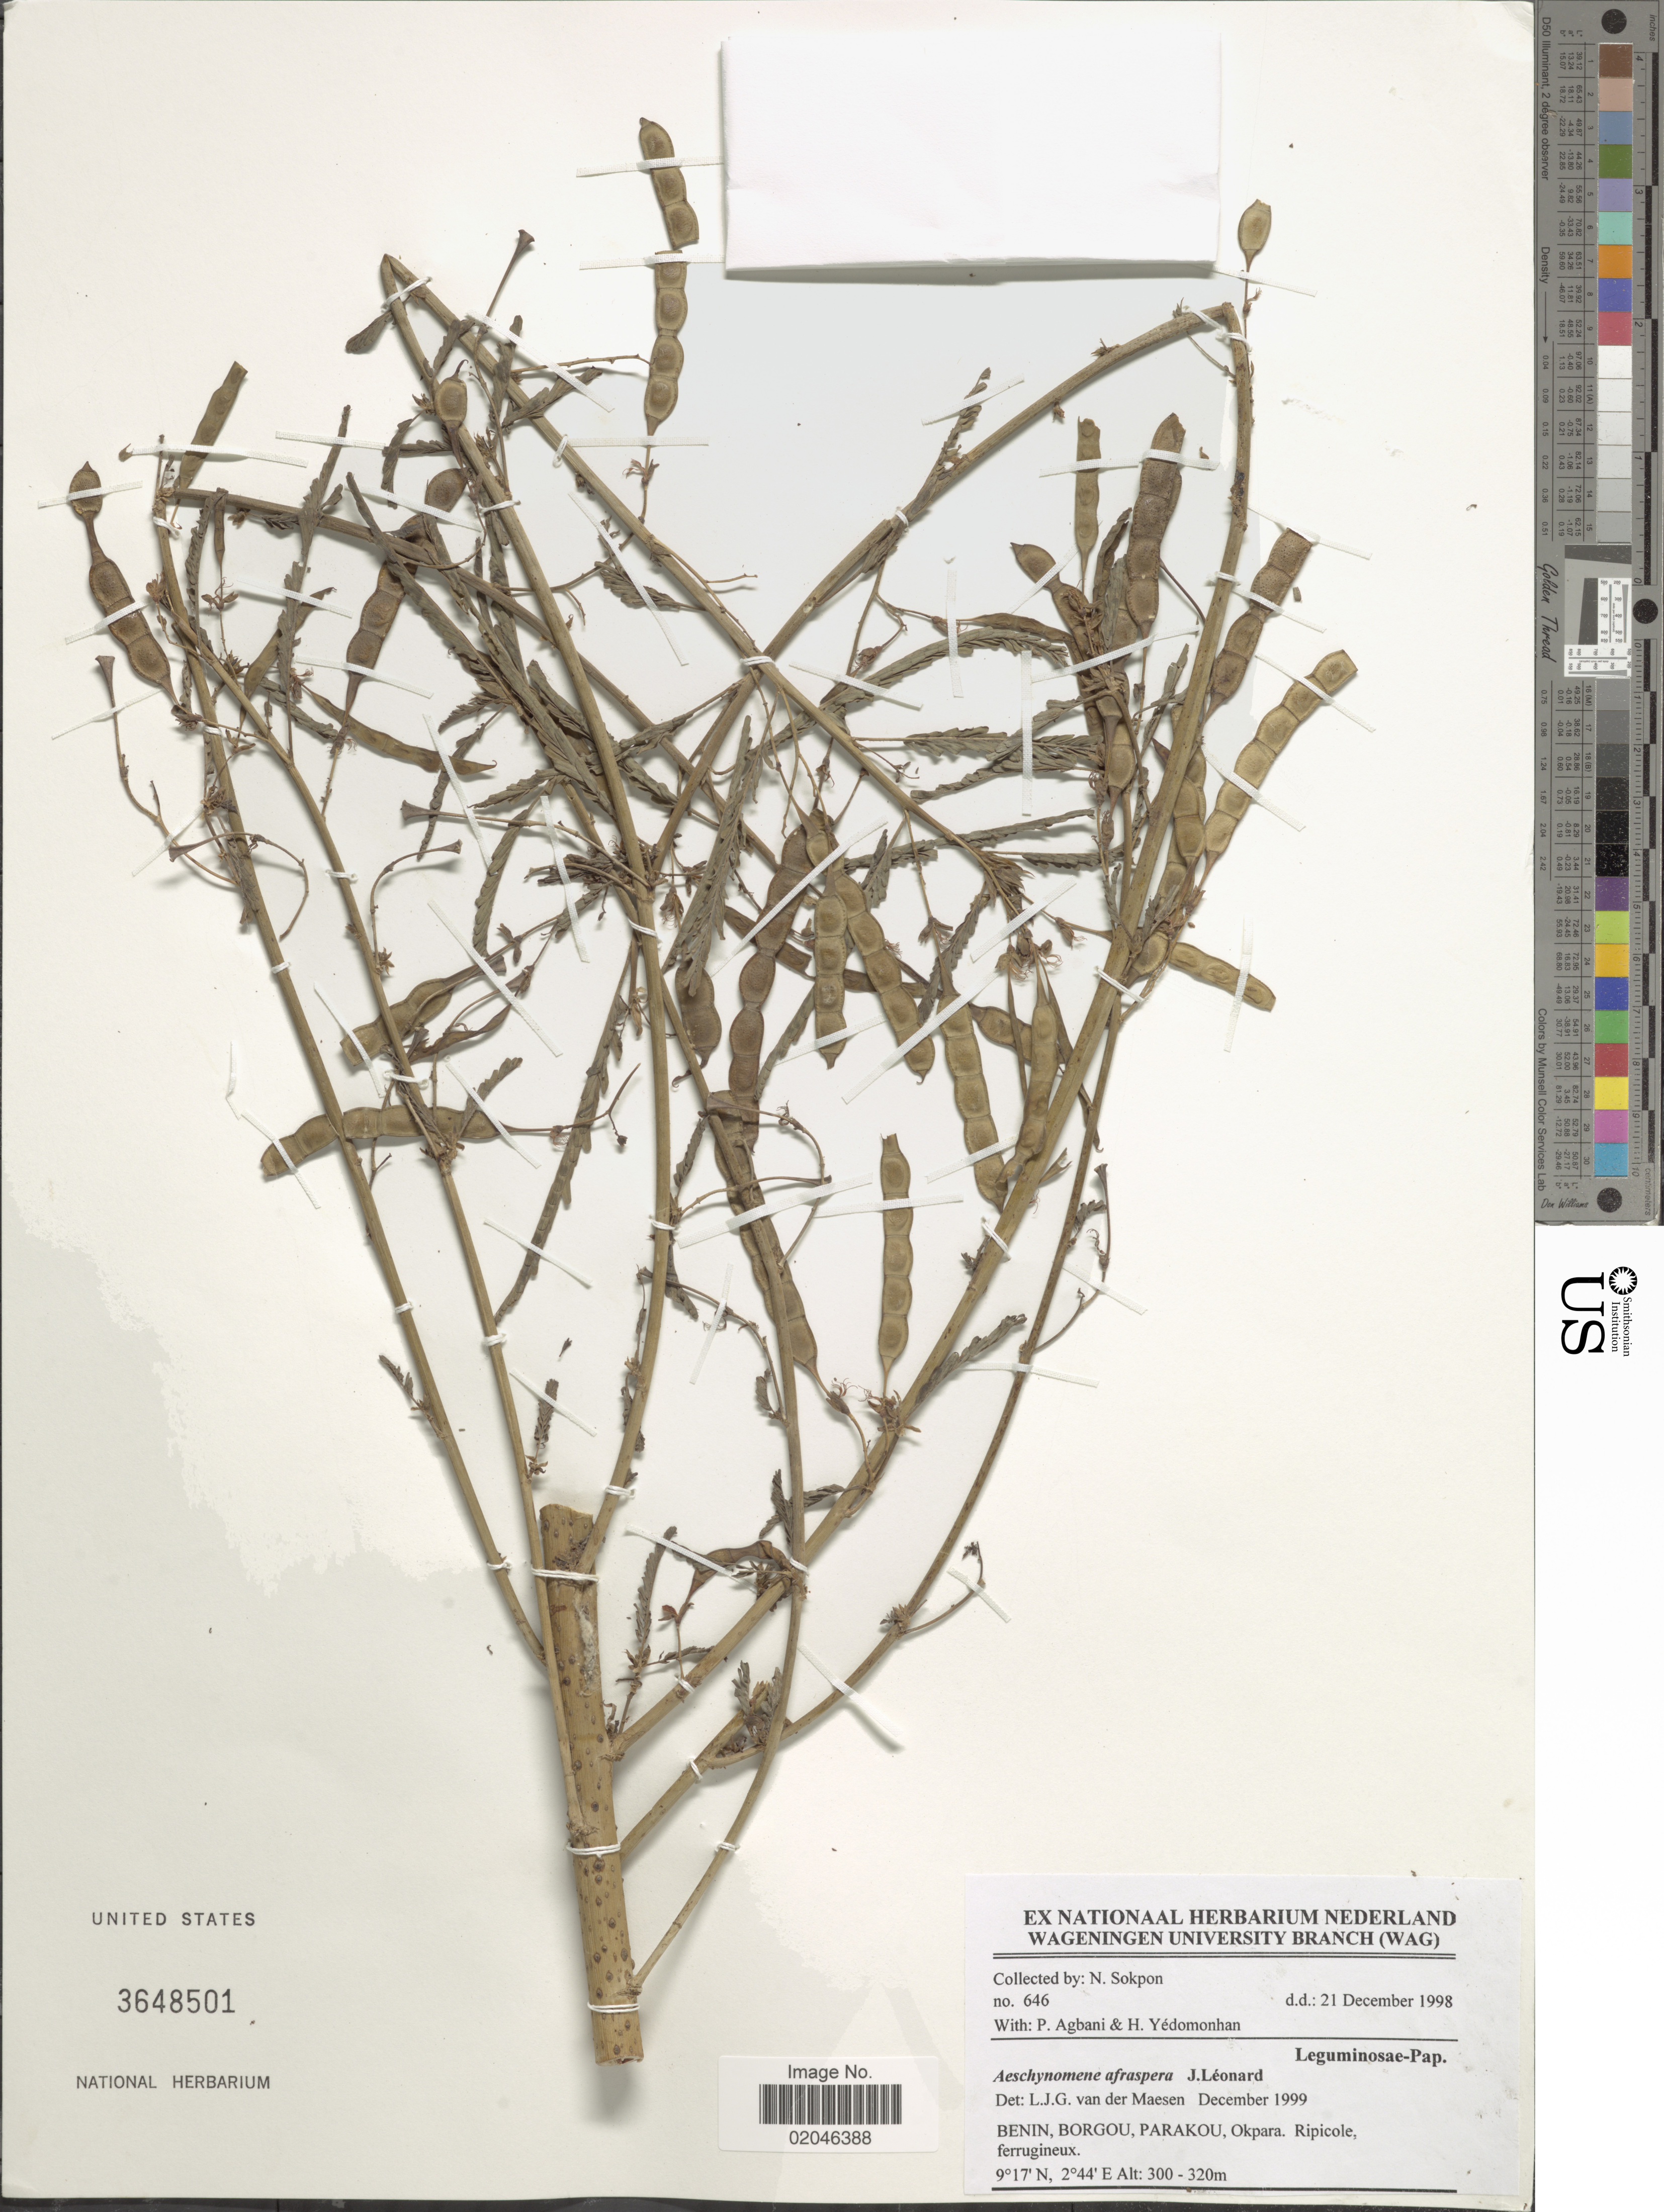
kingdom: Plantae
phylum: Tracheophyta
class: Magnoliopsida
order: Fabales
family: Fabaceae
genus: Aeschynomene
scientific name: Aeschynomene afraspera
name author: J. Léonard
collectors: N. Sokpon, P. Agbani & H. Yedomonhan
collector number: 646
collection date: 1998-12-21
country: Benin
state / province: Borgou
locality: Parakou, Okpara. Ripcole, ferrugineux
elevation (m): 300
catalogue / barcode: US 3648501